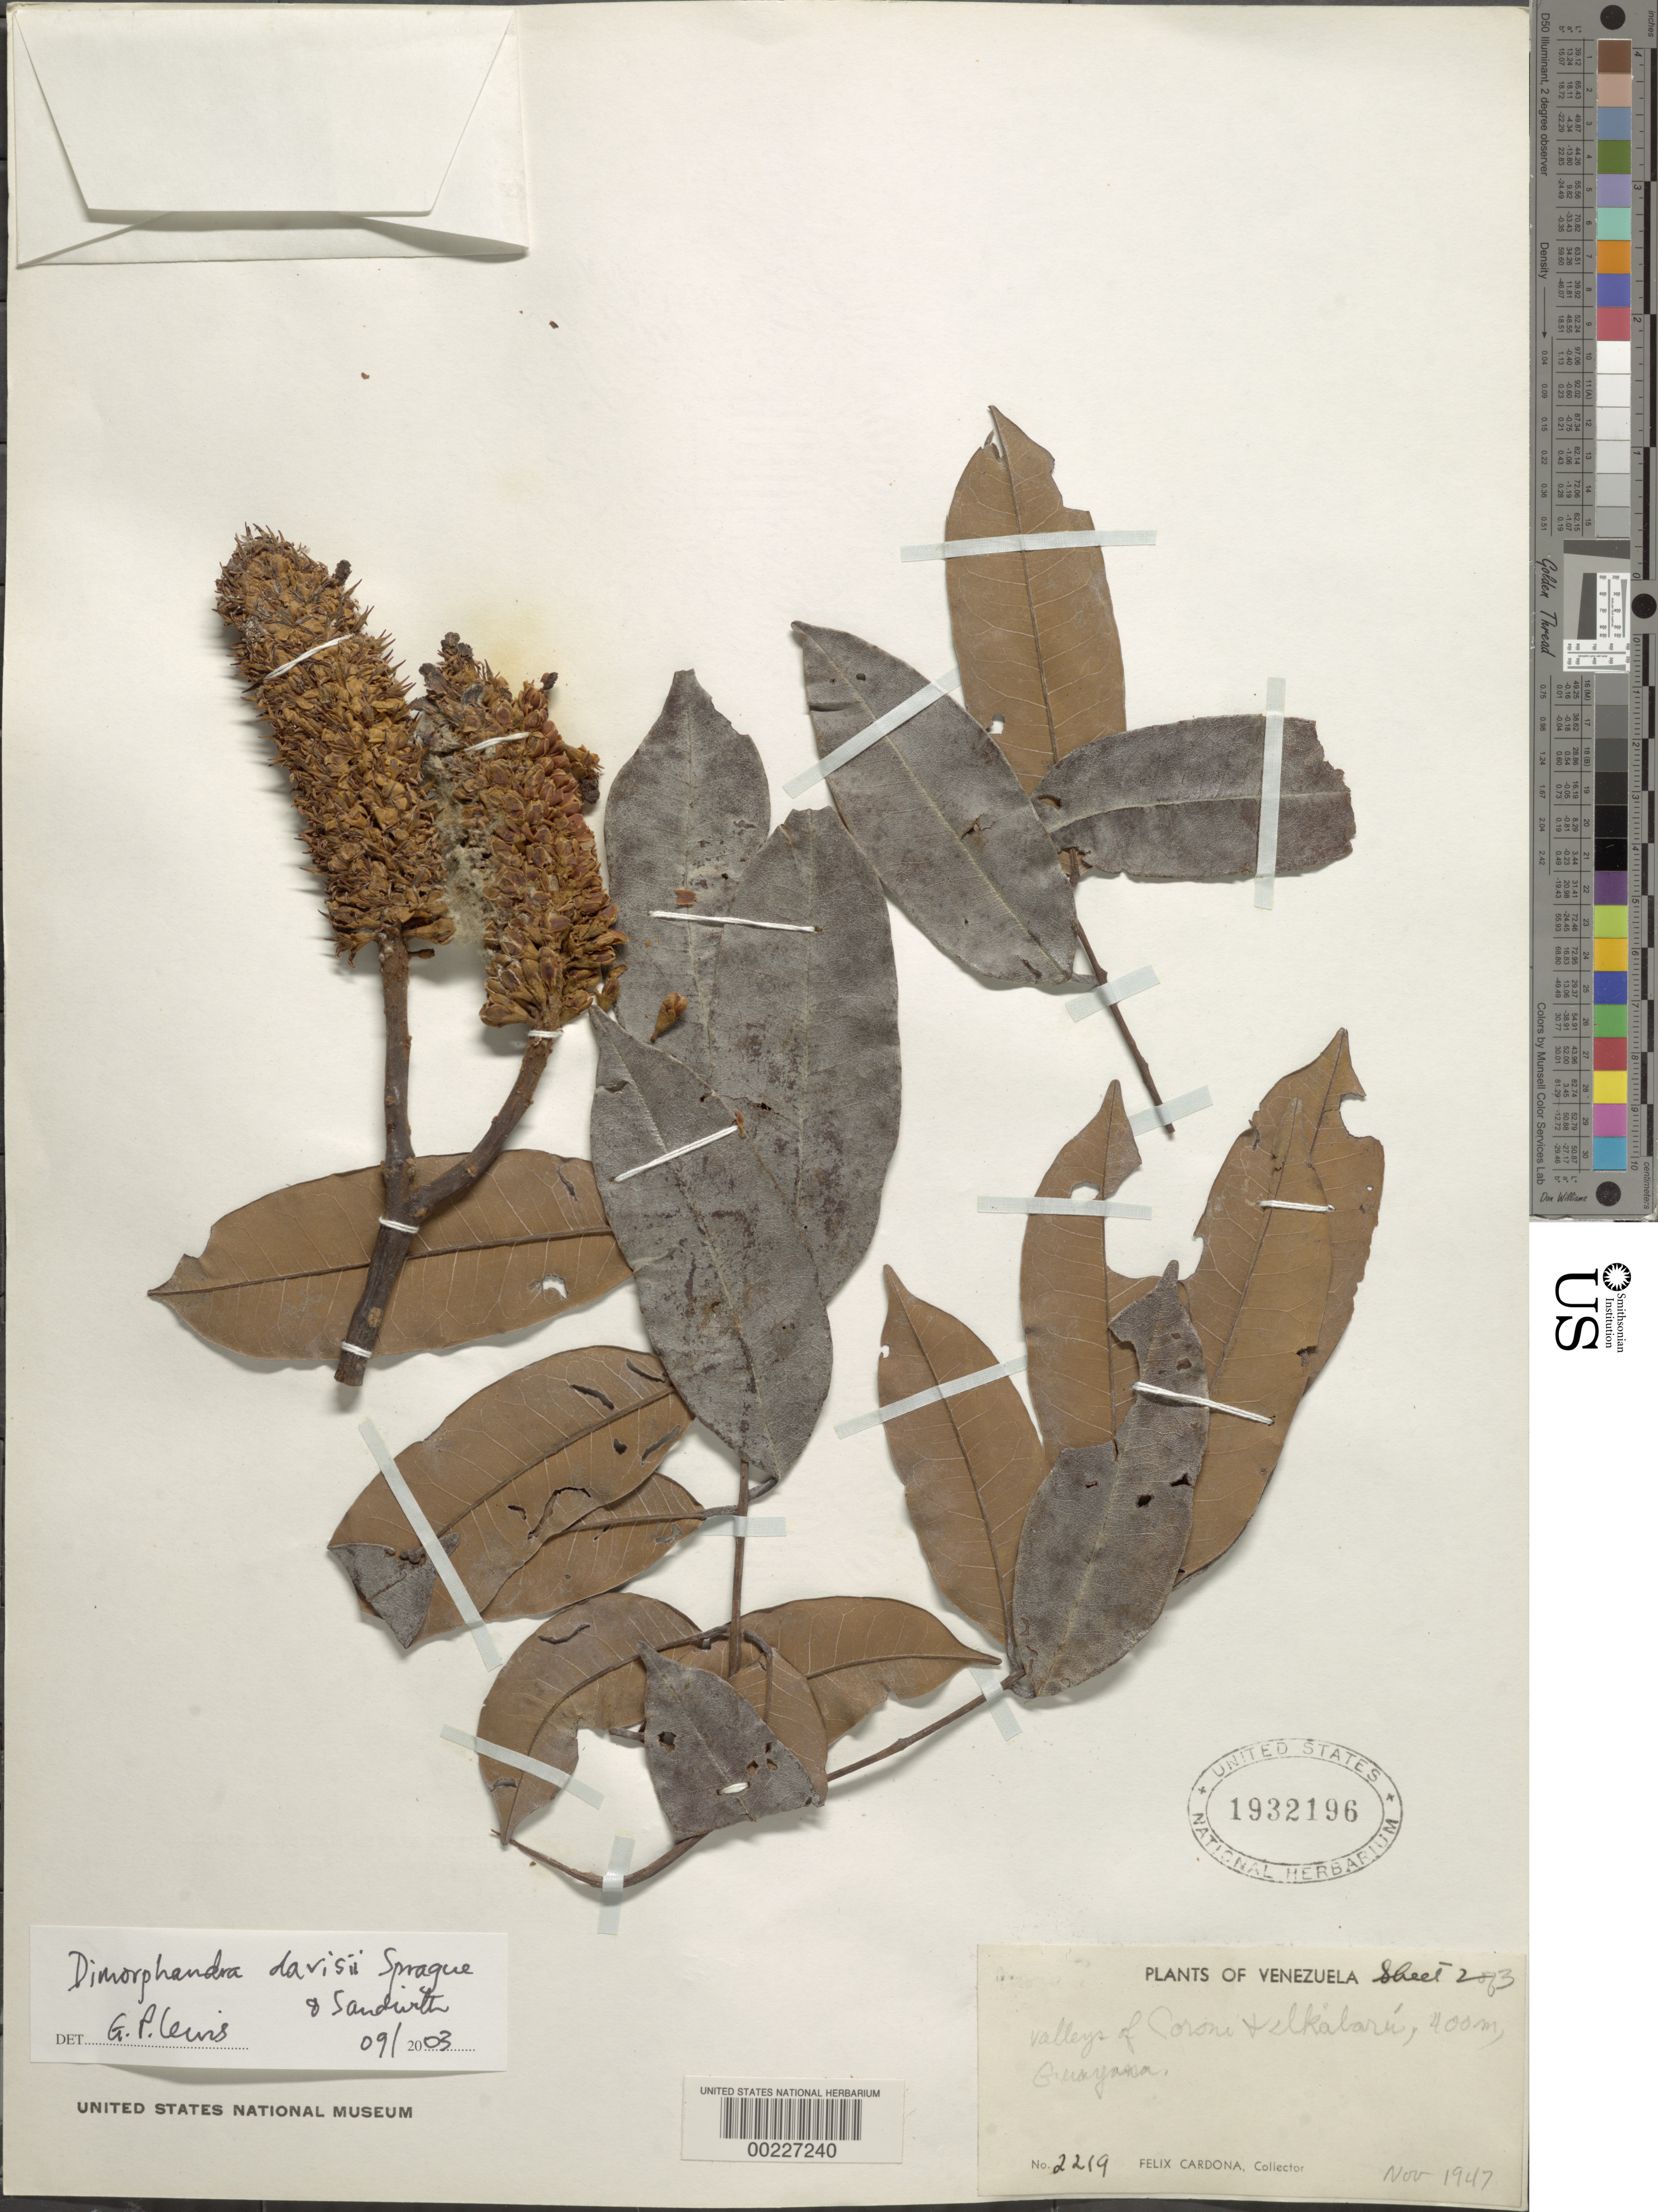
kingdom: Plantae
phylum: Tracheophyta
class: Magnoliopsida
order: Fabales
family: Fabaceae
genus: Dimorphandra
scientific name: Dimorphandra davisii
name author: Sprague & Sandwith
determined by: Lewis, Gwilym P.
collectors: F. Cardona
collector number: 2219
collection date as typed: Nov 1947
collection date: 1947-11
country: Venezuela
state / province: Bolívar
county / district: Caroni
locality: The valleys of Caroni and Ikabaru, Guayana.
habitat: Woods on sandy ground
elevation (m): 400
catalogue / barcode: US 1932196